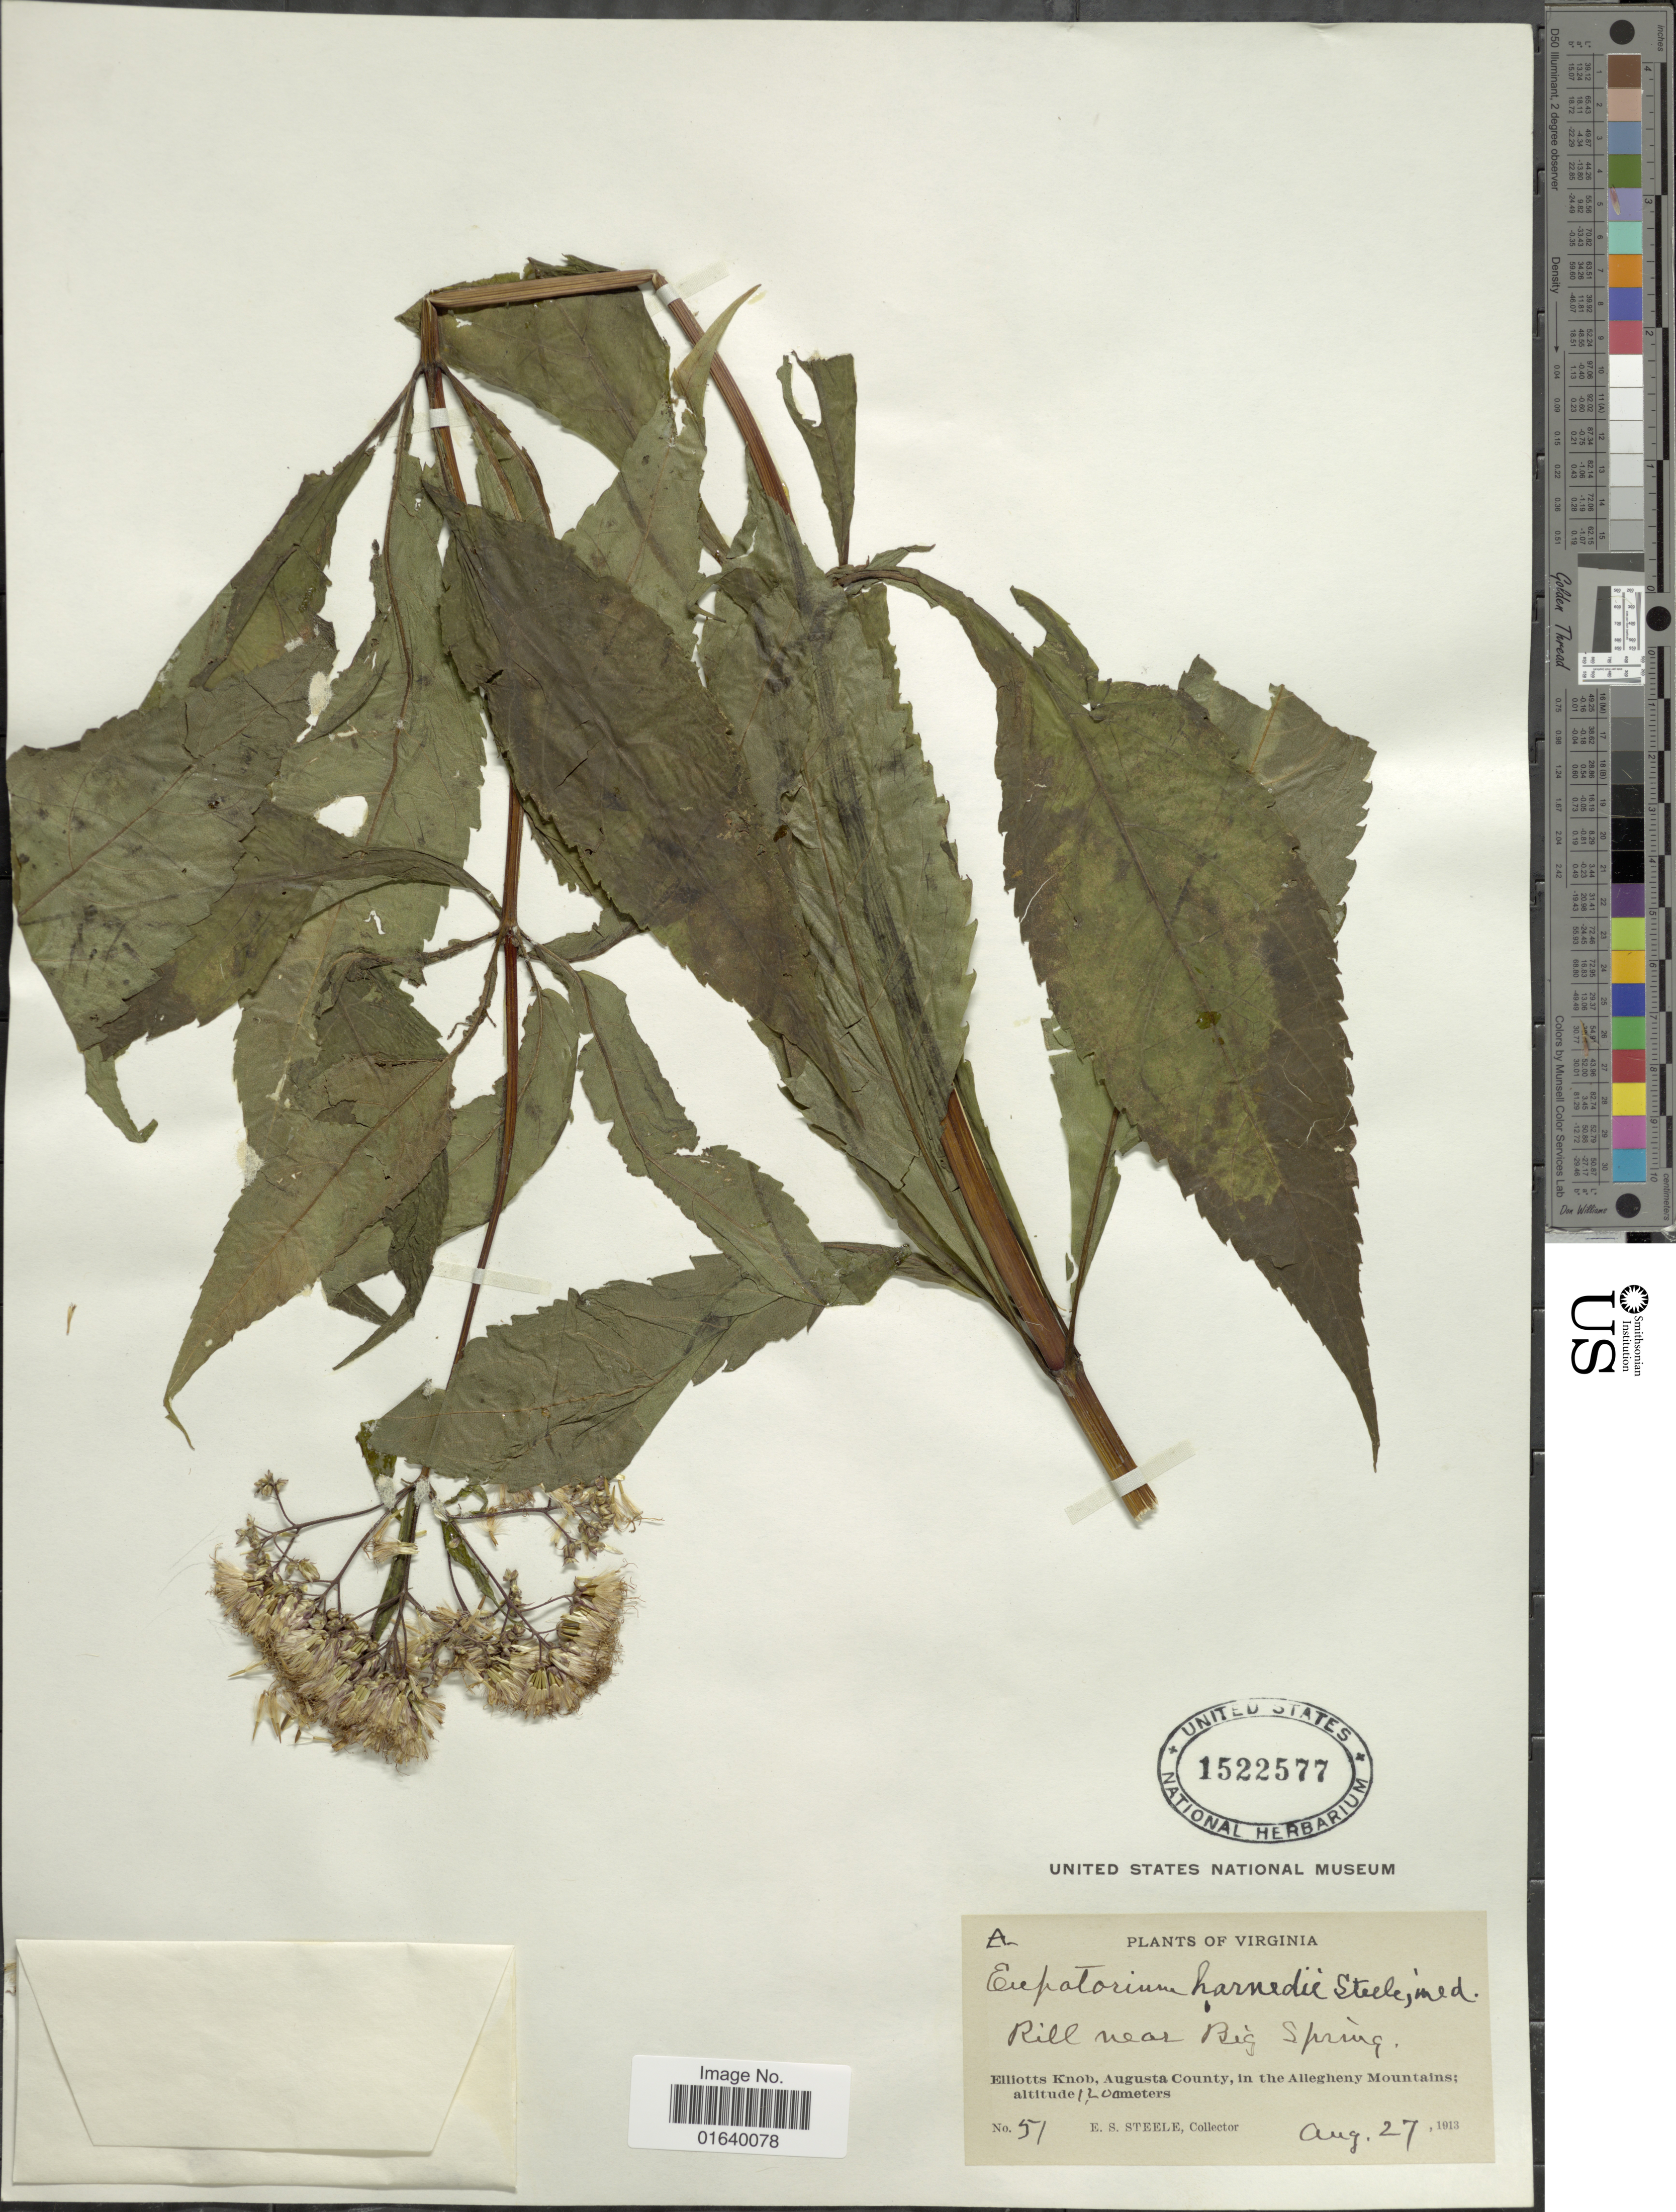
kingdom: Plantae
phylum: Tracheophyta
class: Magnoliopsida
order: Asterales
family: Asteraceae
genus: Eupatorium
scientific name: Eupatorium purpureum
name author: (L.) E.E. Lamont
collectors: E. Steele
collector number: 51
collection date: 1913-08-27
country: United States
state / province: Virginia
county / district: Augusta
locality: Rill near Big Spring, Elliotts Knob, Augusta County, in the Allegheny Mountains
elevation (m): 1200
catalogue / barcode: US 1522577